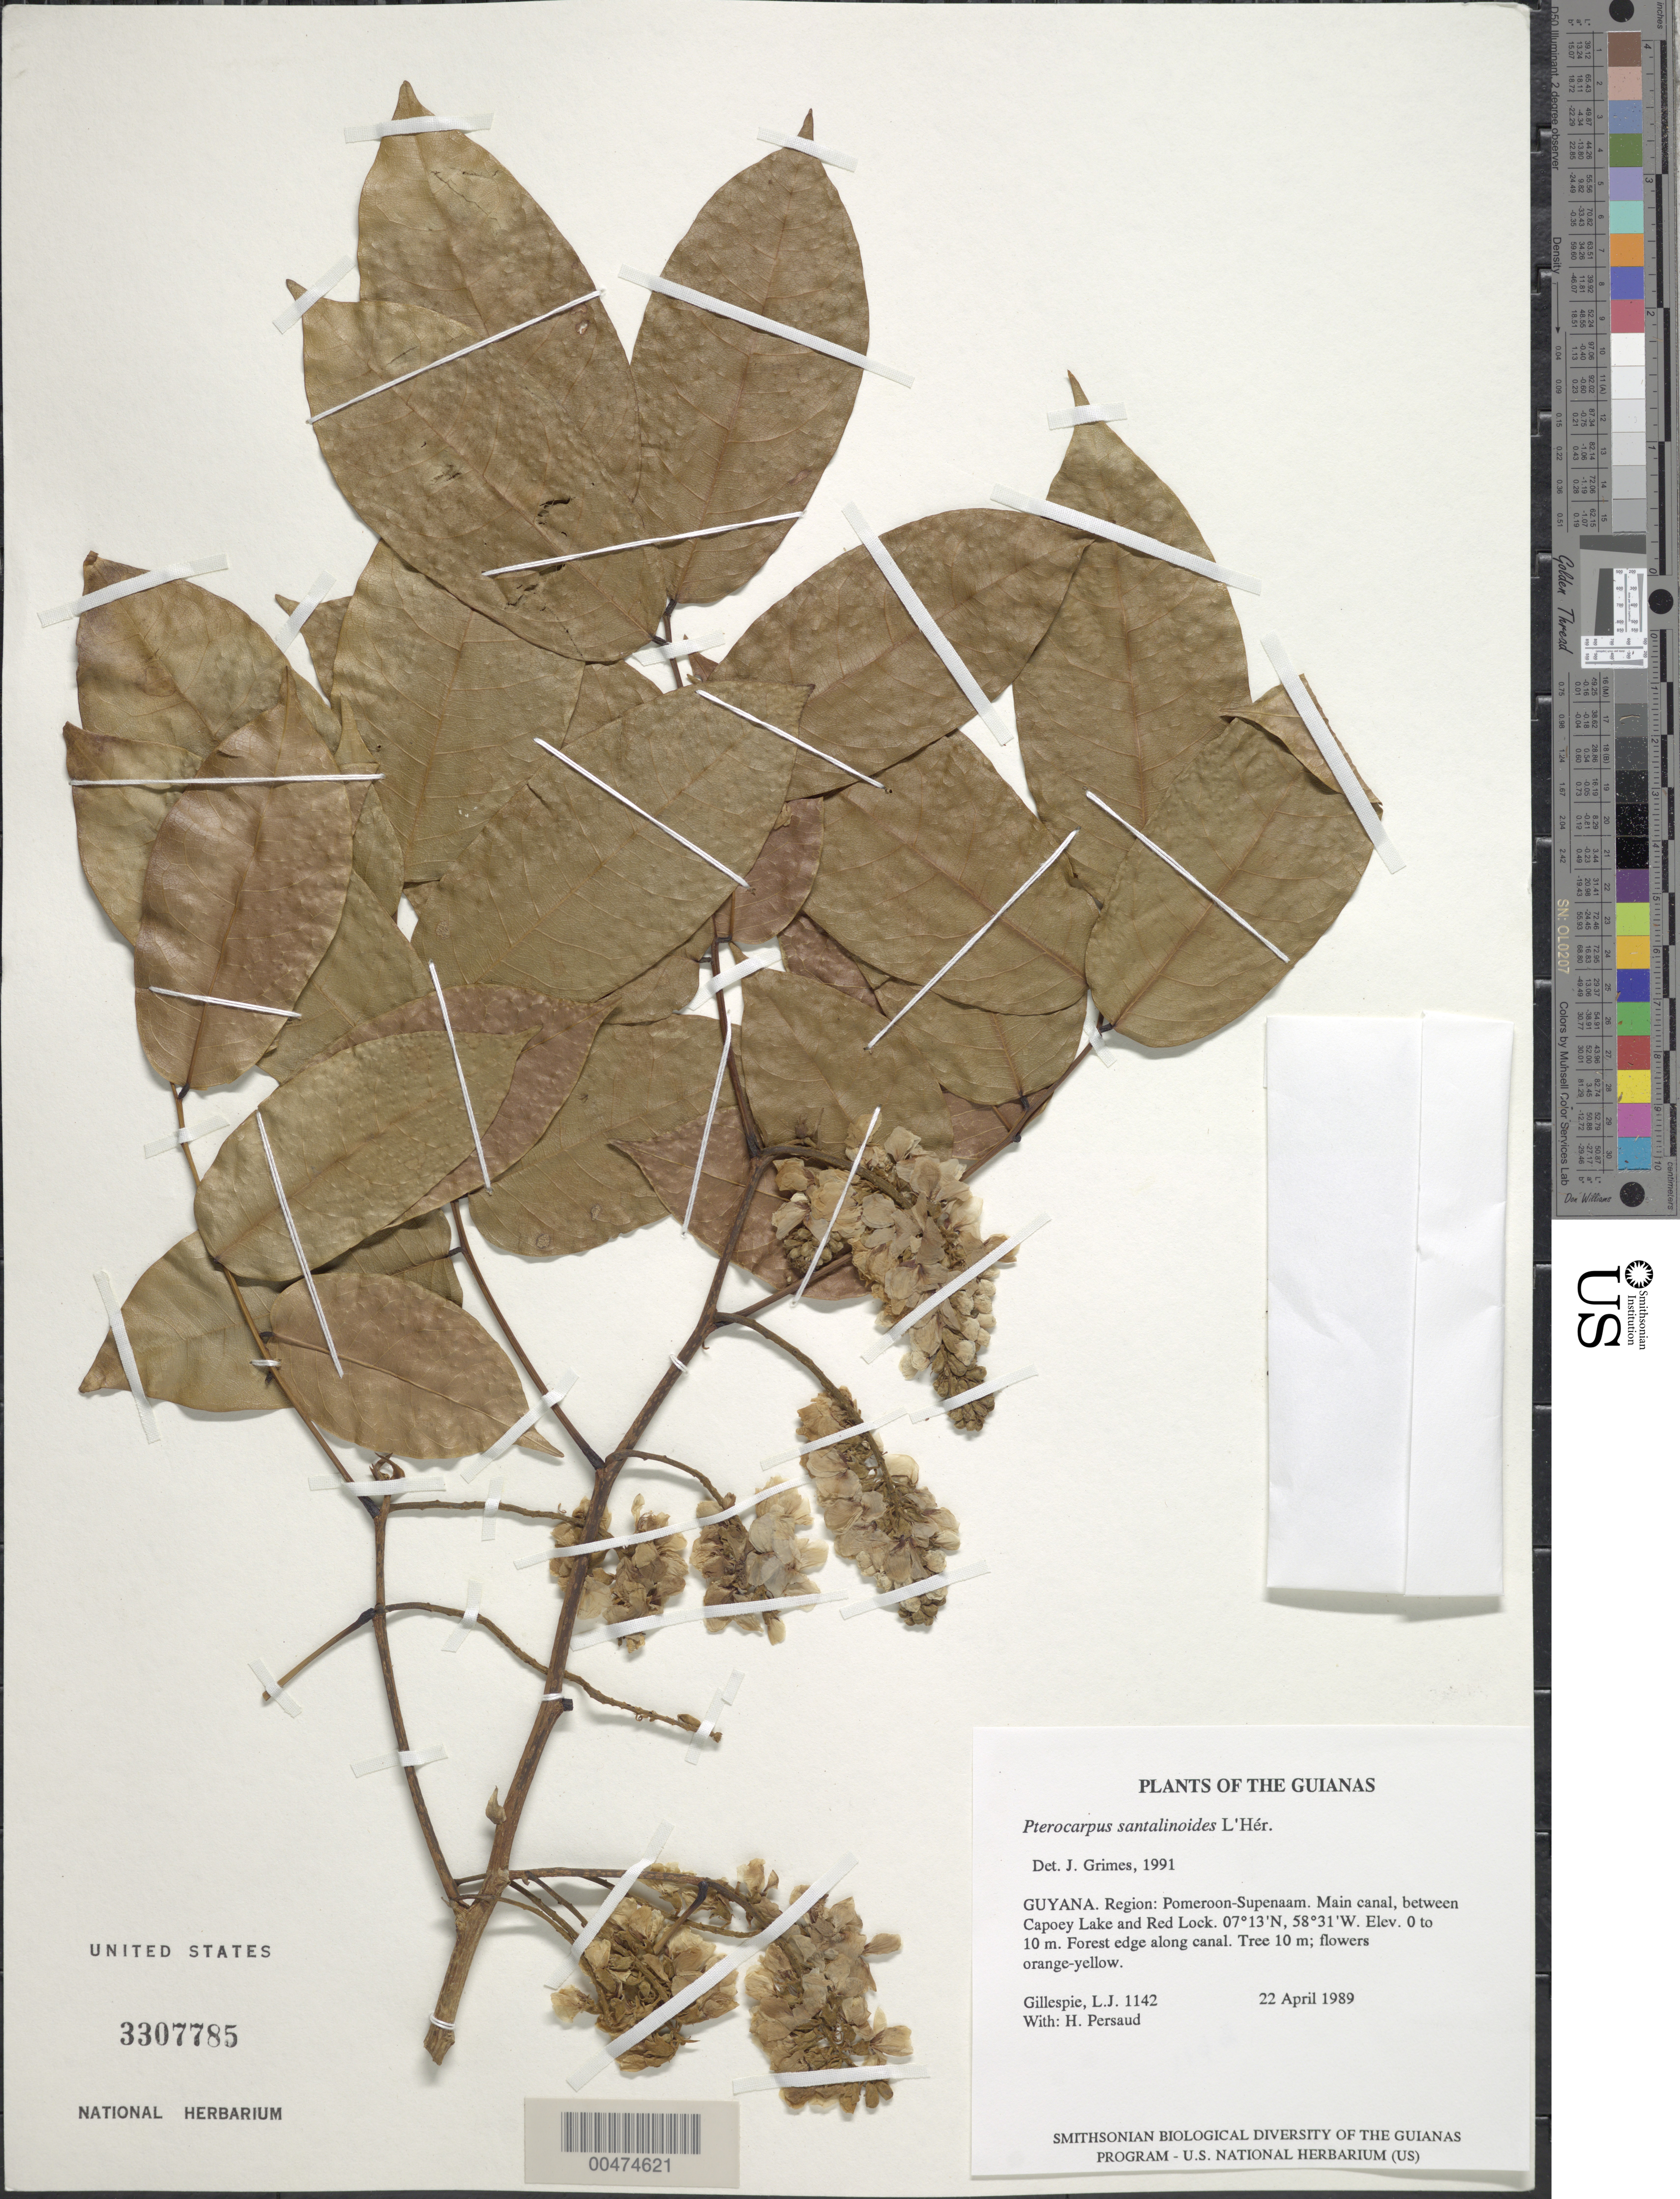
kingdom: Plantae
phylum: Tracheophyta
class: Magnoliopsida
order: Fabales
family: Fabaceae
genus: Pterocarpus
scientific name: Pterocarpus santalinoides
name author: L'Hér. ex DC.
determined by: Grimes, J.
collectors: L. J. Gillespie & H. Persaud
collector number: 1142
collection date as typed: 22 April 1989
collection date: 1989-04-22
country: Guyana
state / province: Pomeroon-Supenaam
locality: Main canal, between Capoey Lake and Red Lock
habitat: Forest edge along canal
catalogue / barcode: US 3307785